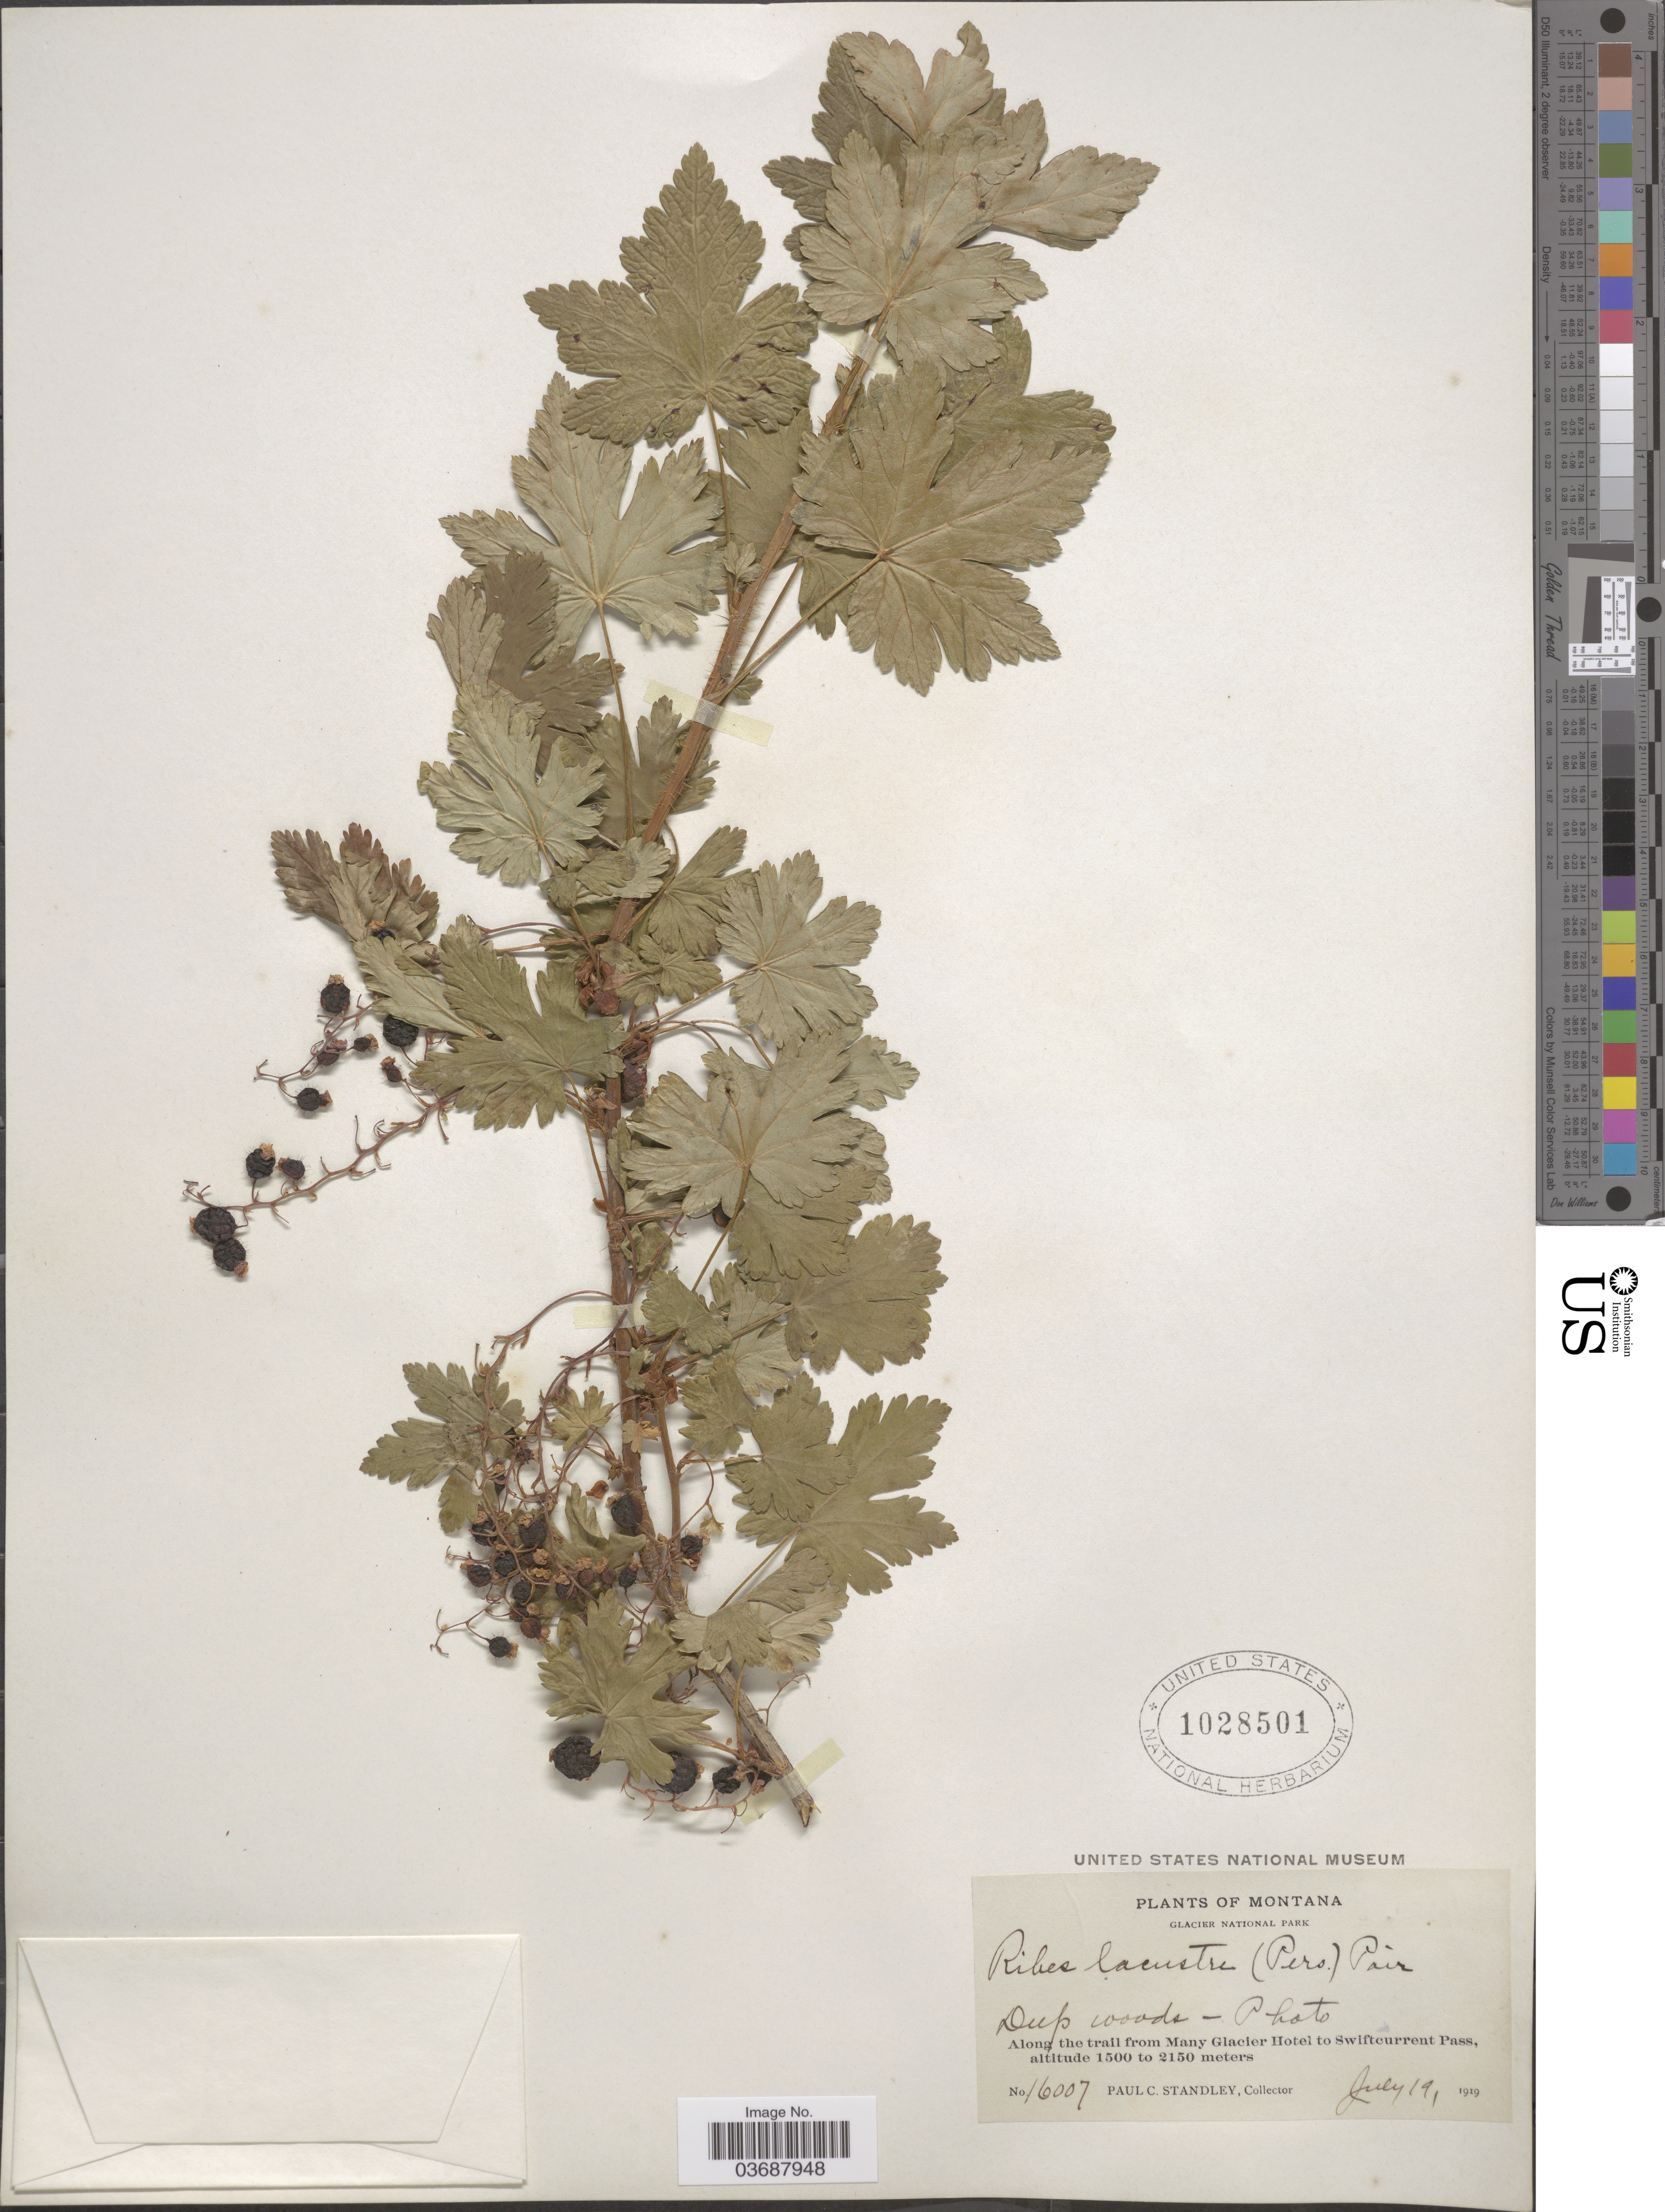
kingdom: Plantae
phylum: Tracheophyta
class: Magnoliopsida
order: Saxifragales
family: Grossulariaceae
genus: Ribes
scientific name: Ribes lacustre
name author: (Pers.) Poir.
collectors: P. C. Standley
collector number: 16007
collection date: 1919-07-19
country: United States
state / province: Montana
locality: Glacier National Park. Along the trail from Many Glacier Hotel to Swiftcurrent Pass.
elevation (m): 1500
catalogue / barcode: US 1028501